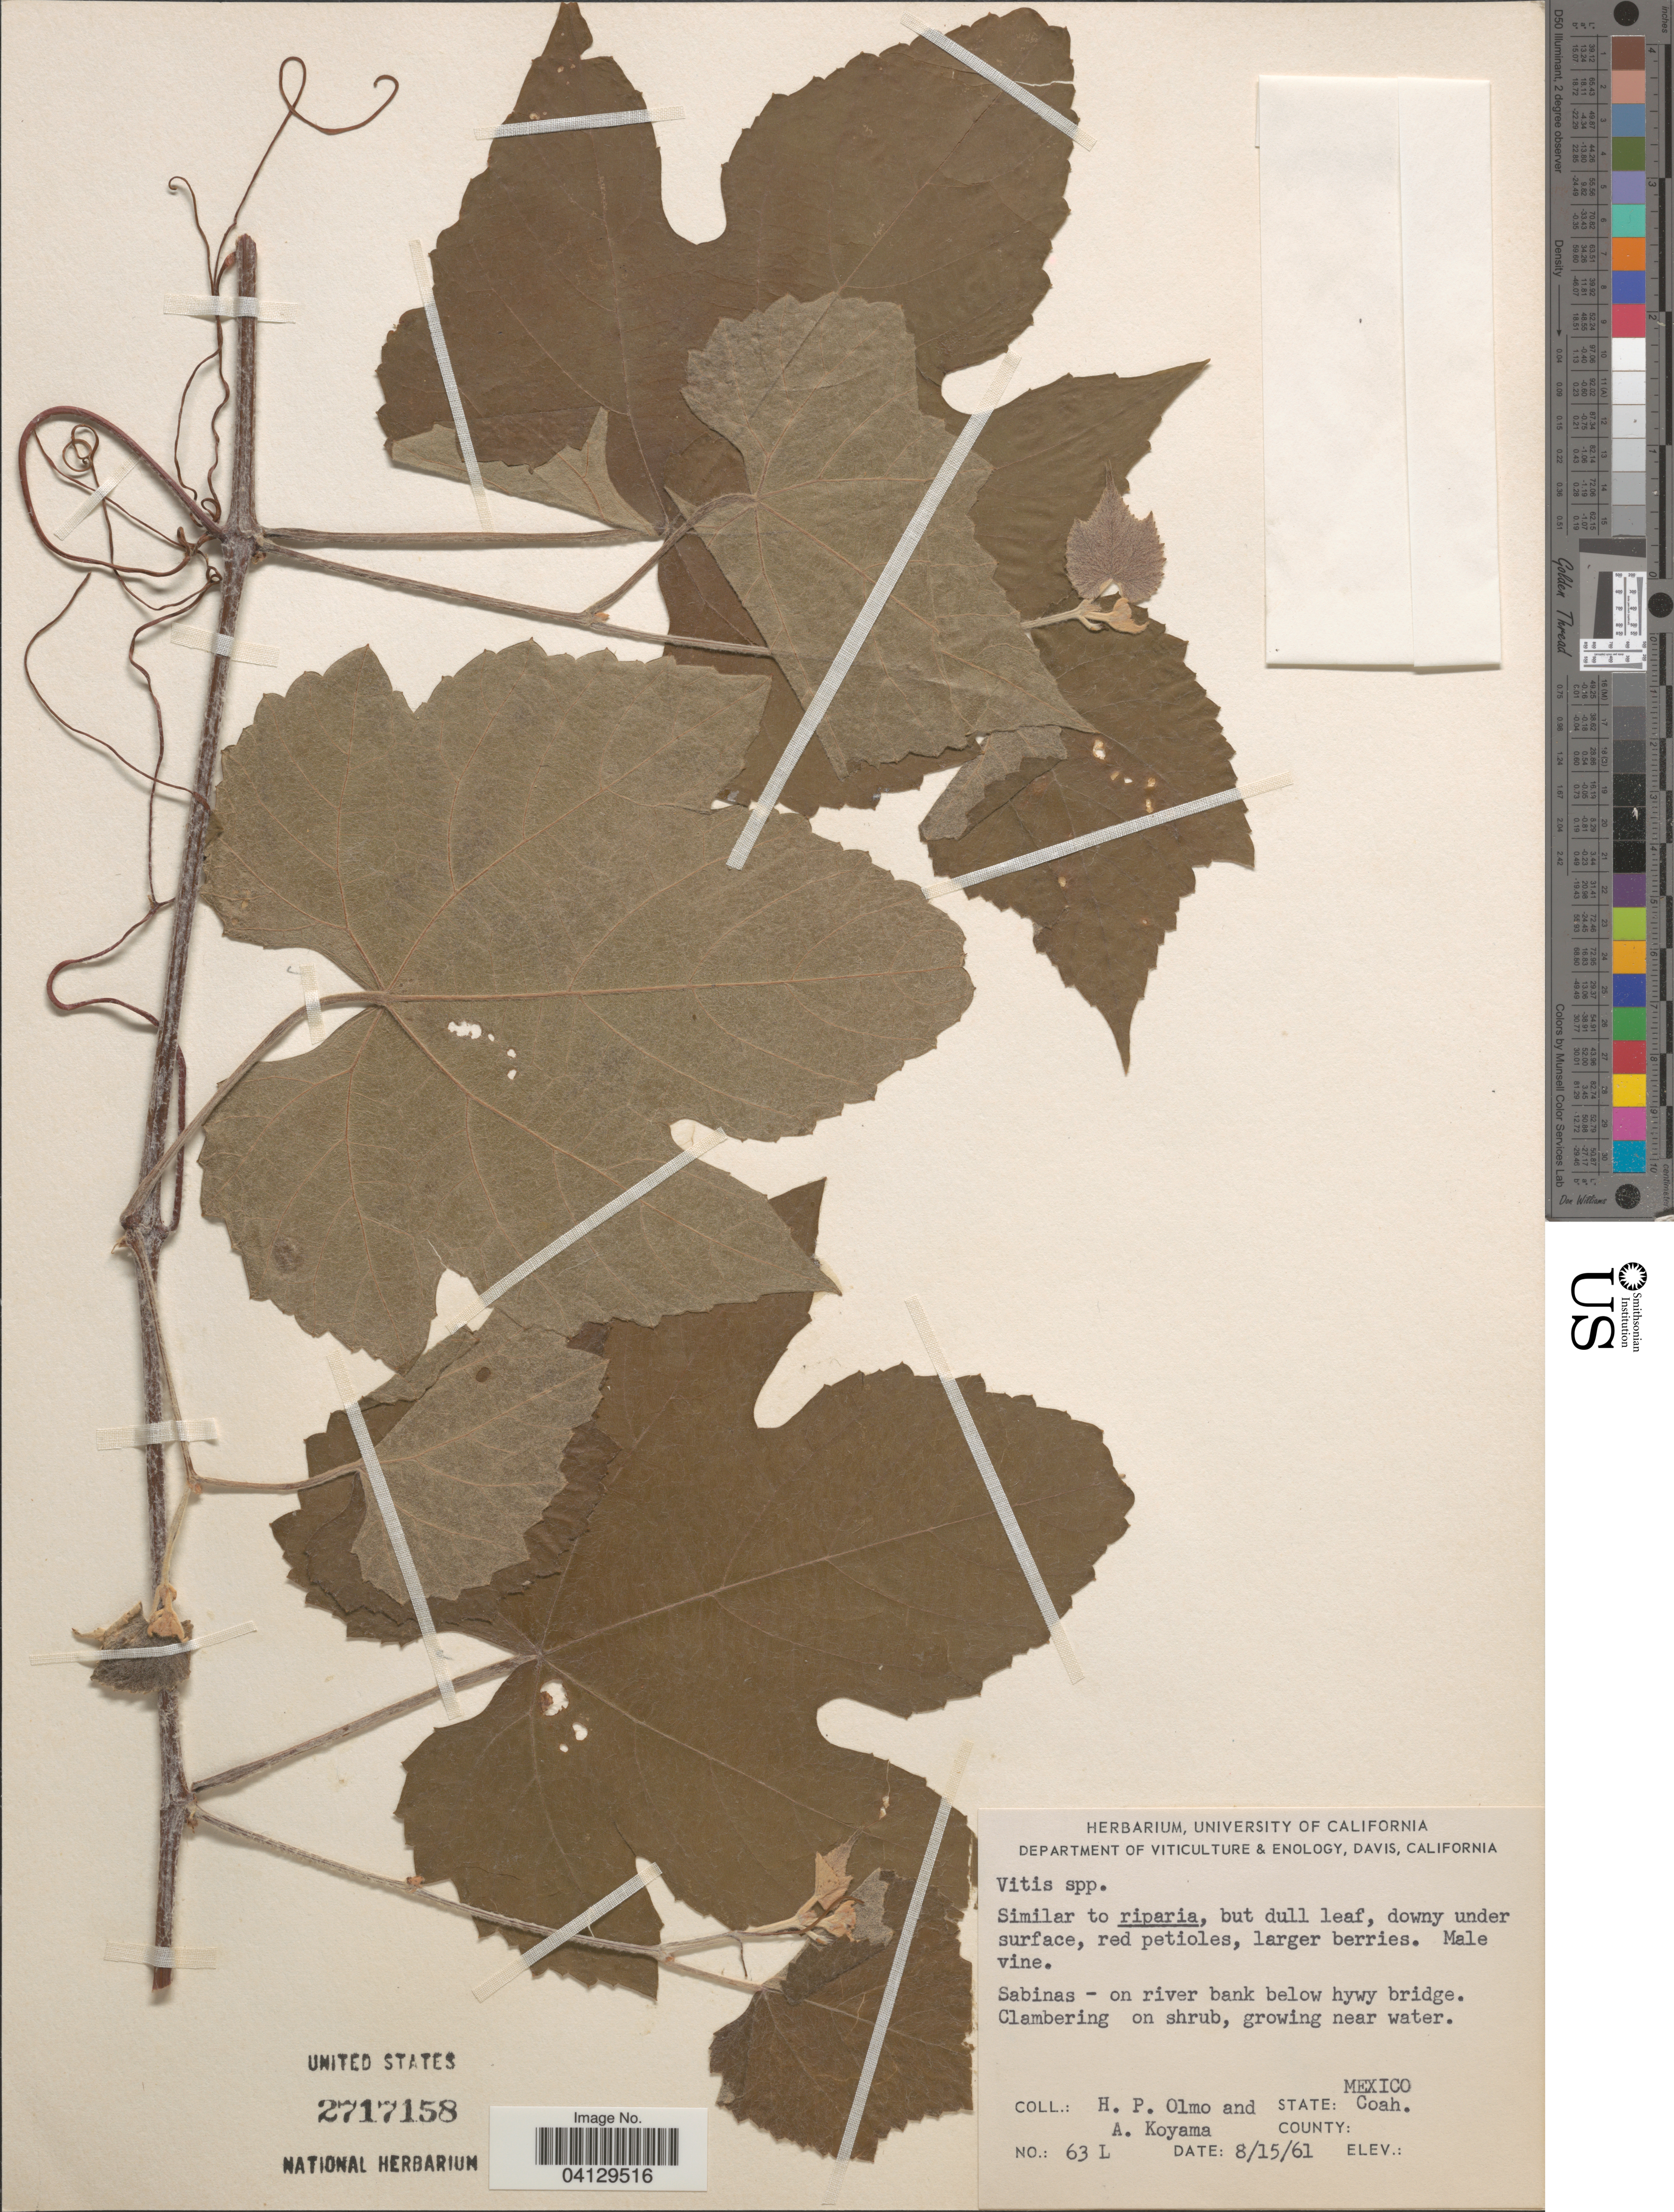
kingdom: Plantae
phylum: Tracheophyta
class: Magnoliopsida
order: Vitales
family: Vitaceae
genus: Vitis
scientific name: Vitis sp.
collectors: H. Olmo & A. Koyama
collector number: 63L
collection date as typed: Transcribed d/m/y: 15/8/61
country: Mexico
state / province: Coahuila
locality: Sabinas - on river bank below hywy bridge.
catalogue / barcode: US 2717158